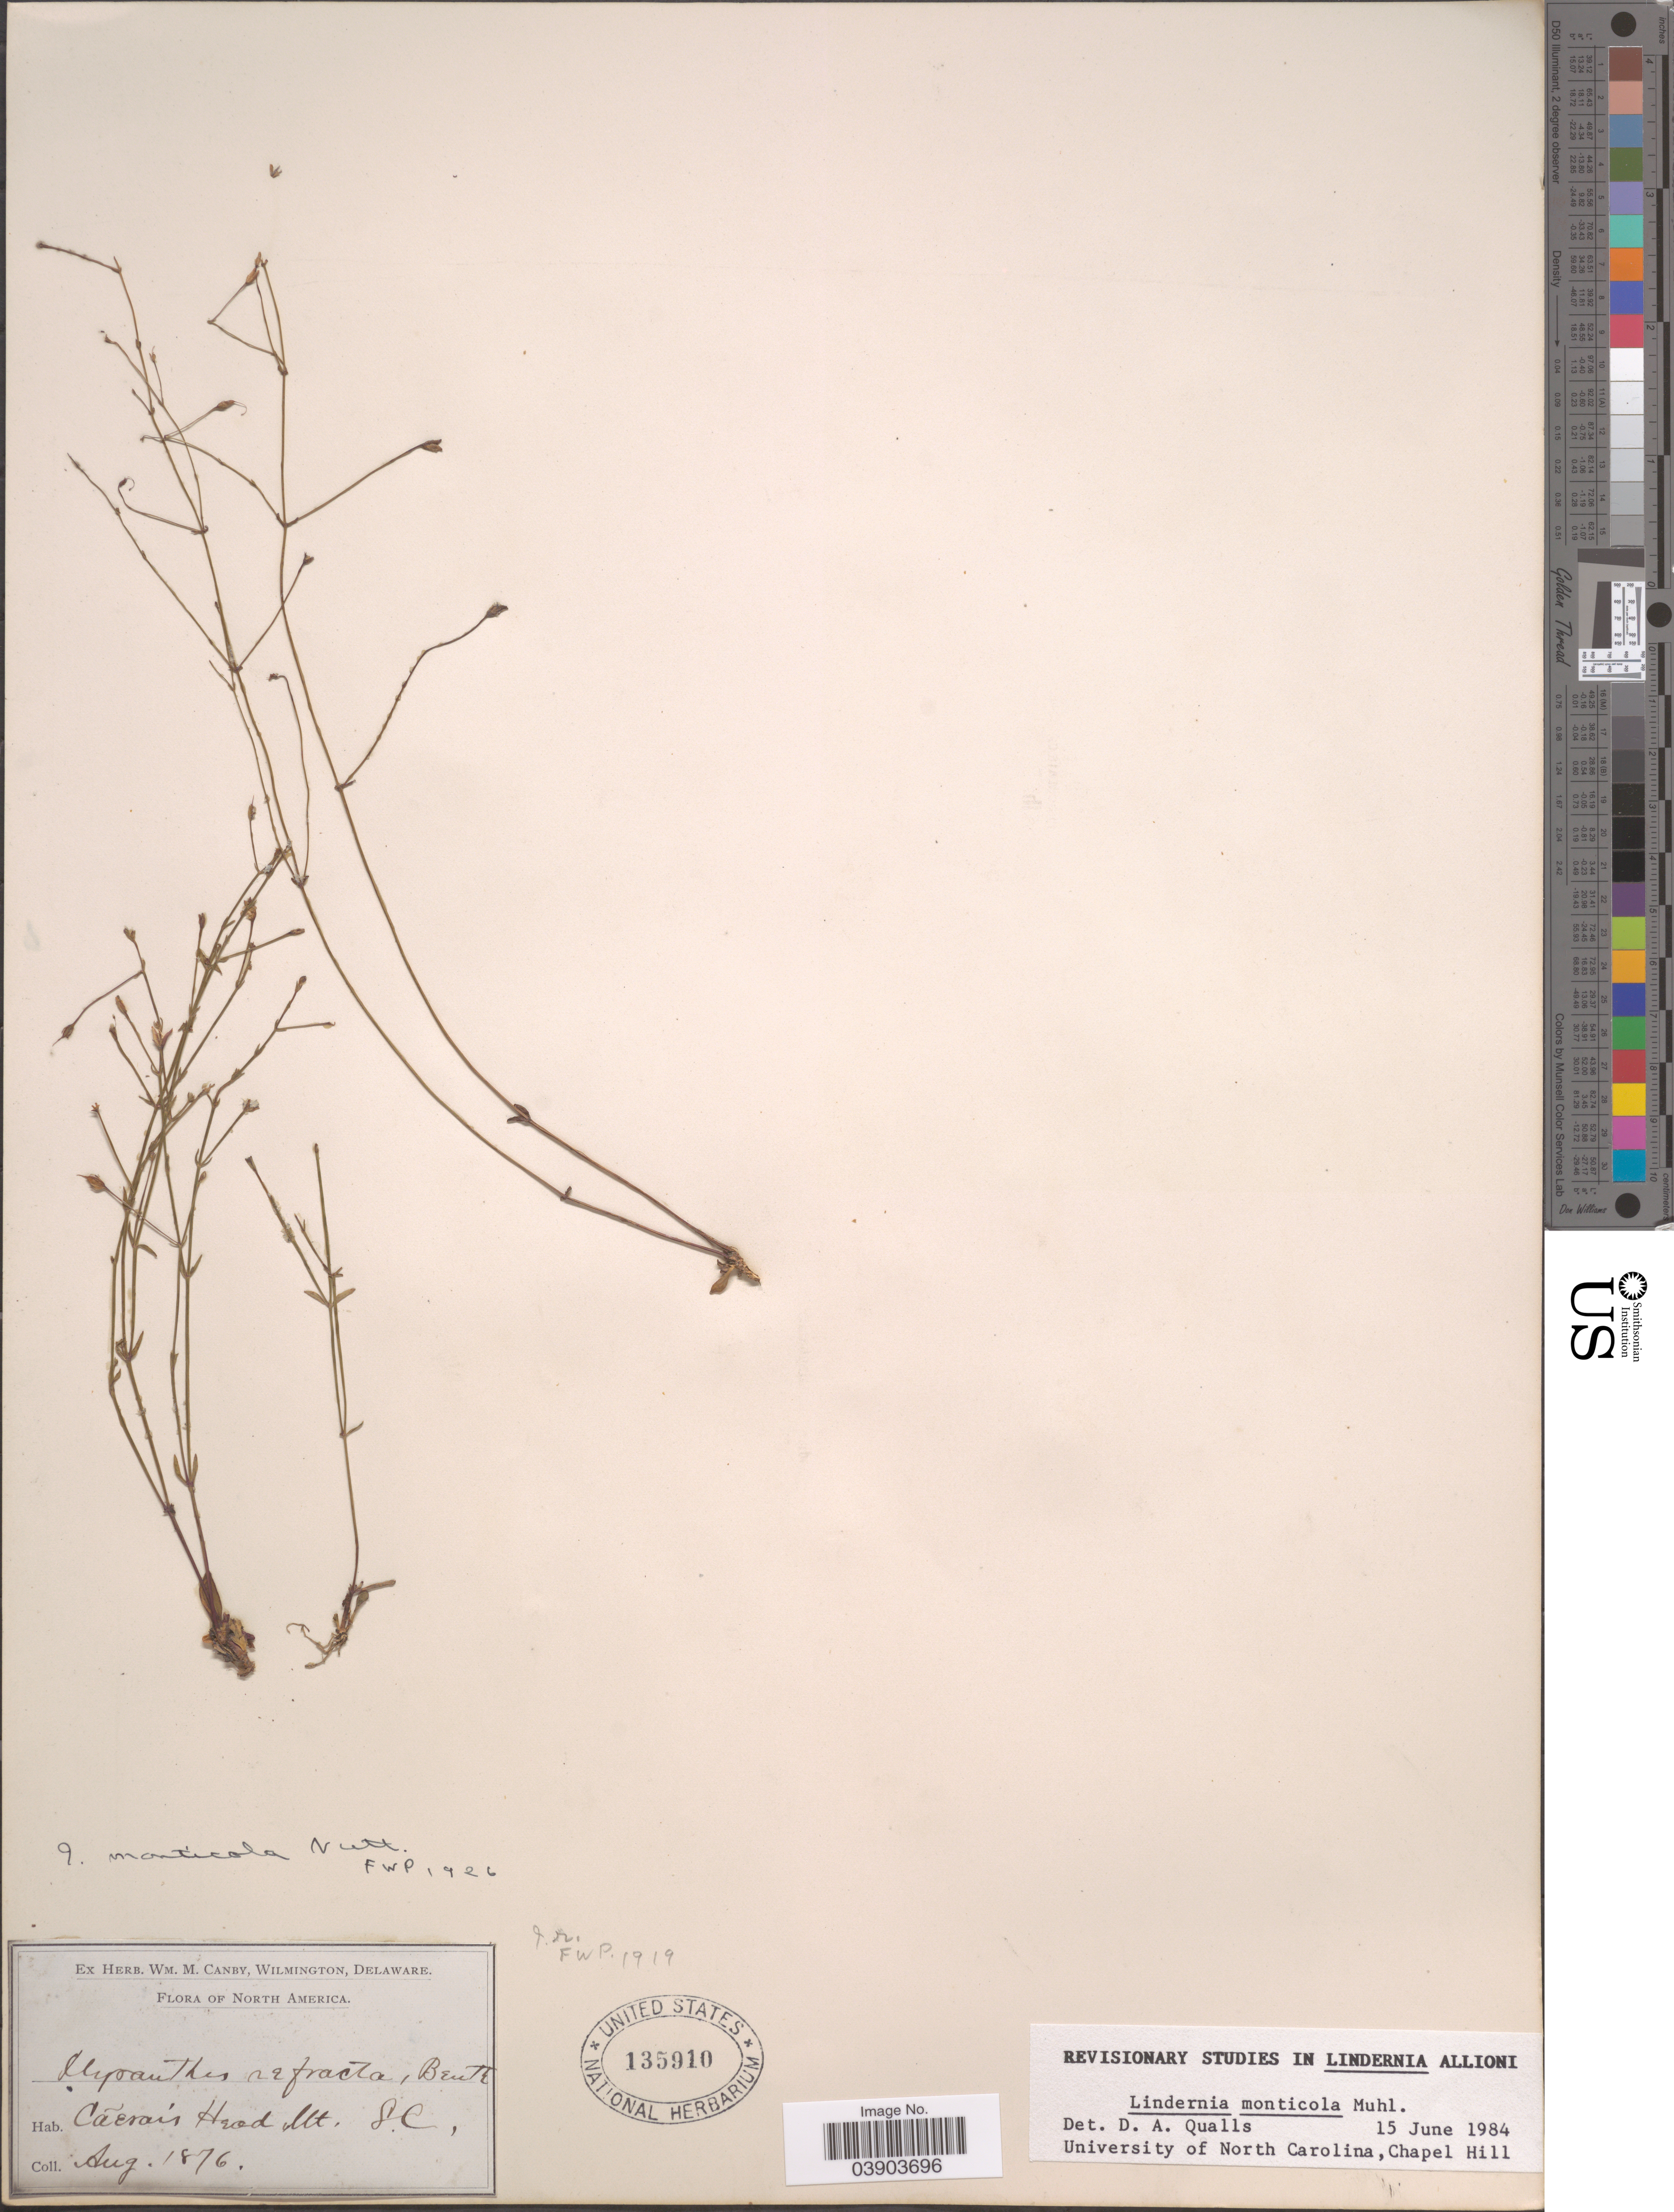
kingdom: Plantae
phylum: Tracheophyta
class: Magnoliopsida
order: Lamiales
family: Linderniaceae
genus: Lindernia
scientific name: Lindernia monticola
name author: Nutt.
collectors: ex herb. W.M. Canby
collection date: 1876-08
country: United States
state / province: South Carolina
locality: Cãerais Head Mt.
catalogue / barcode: US 135910